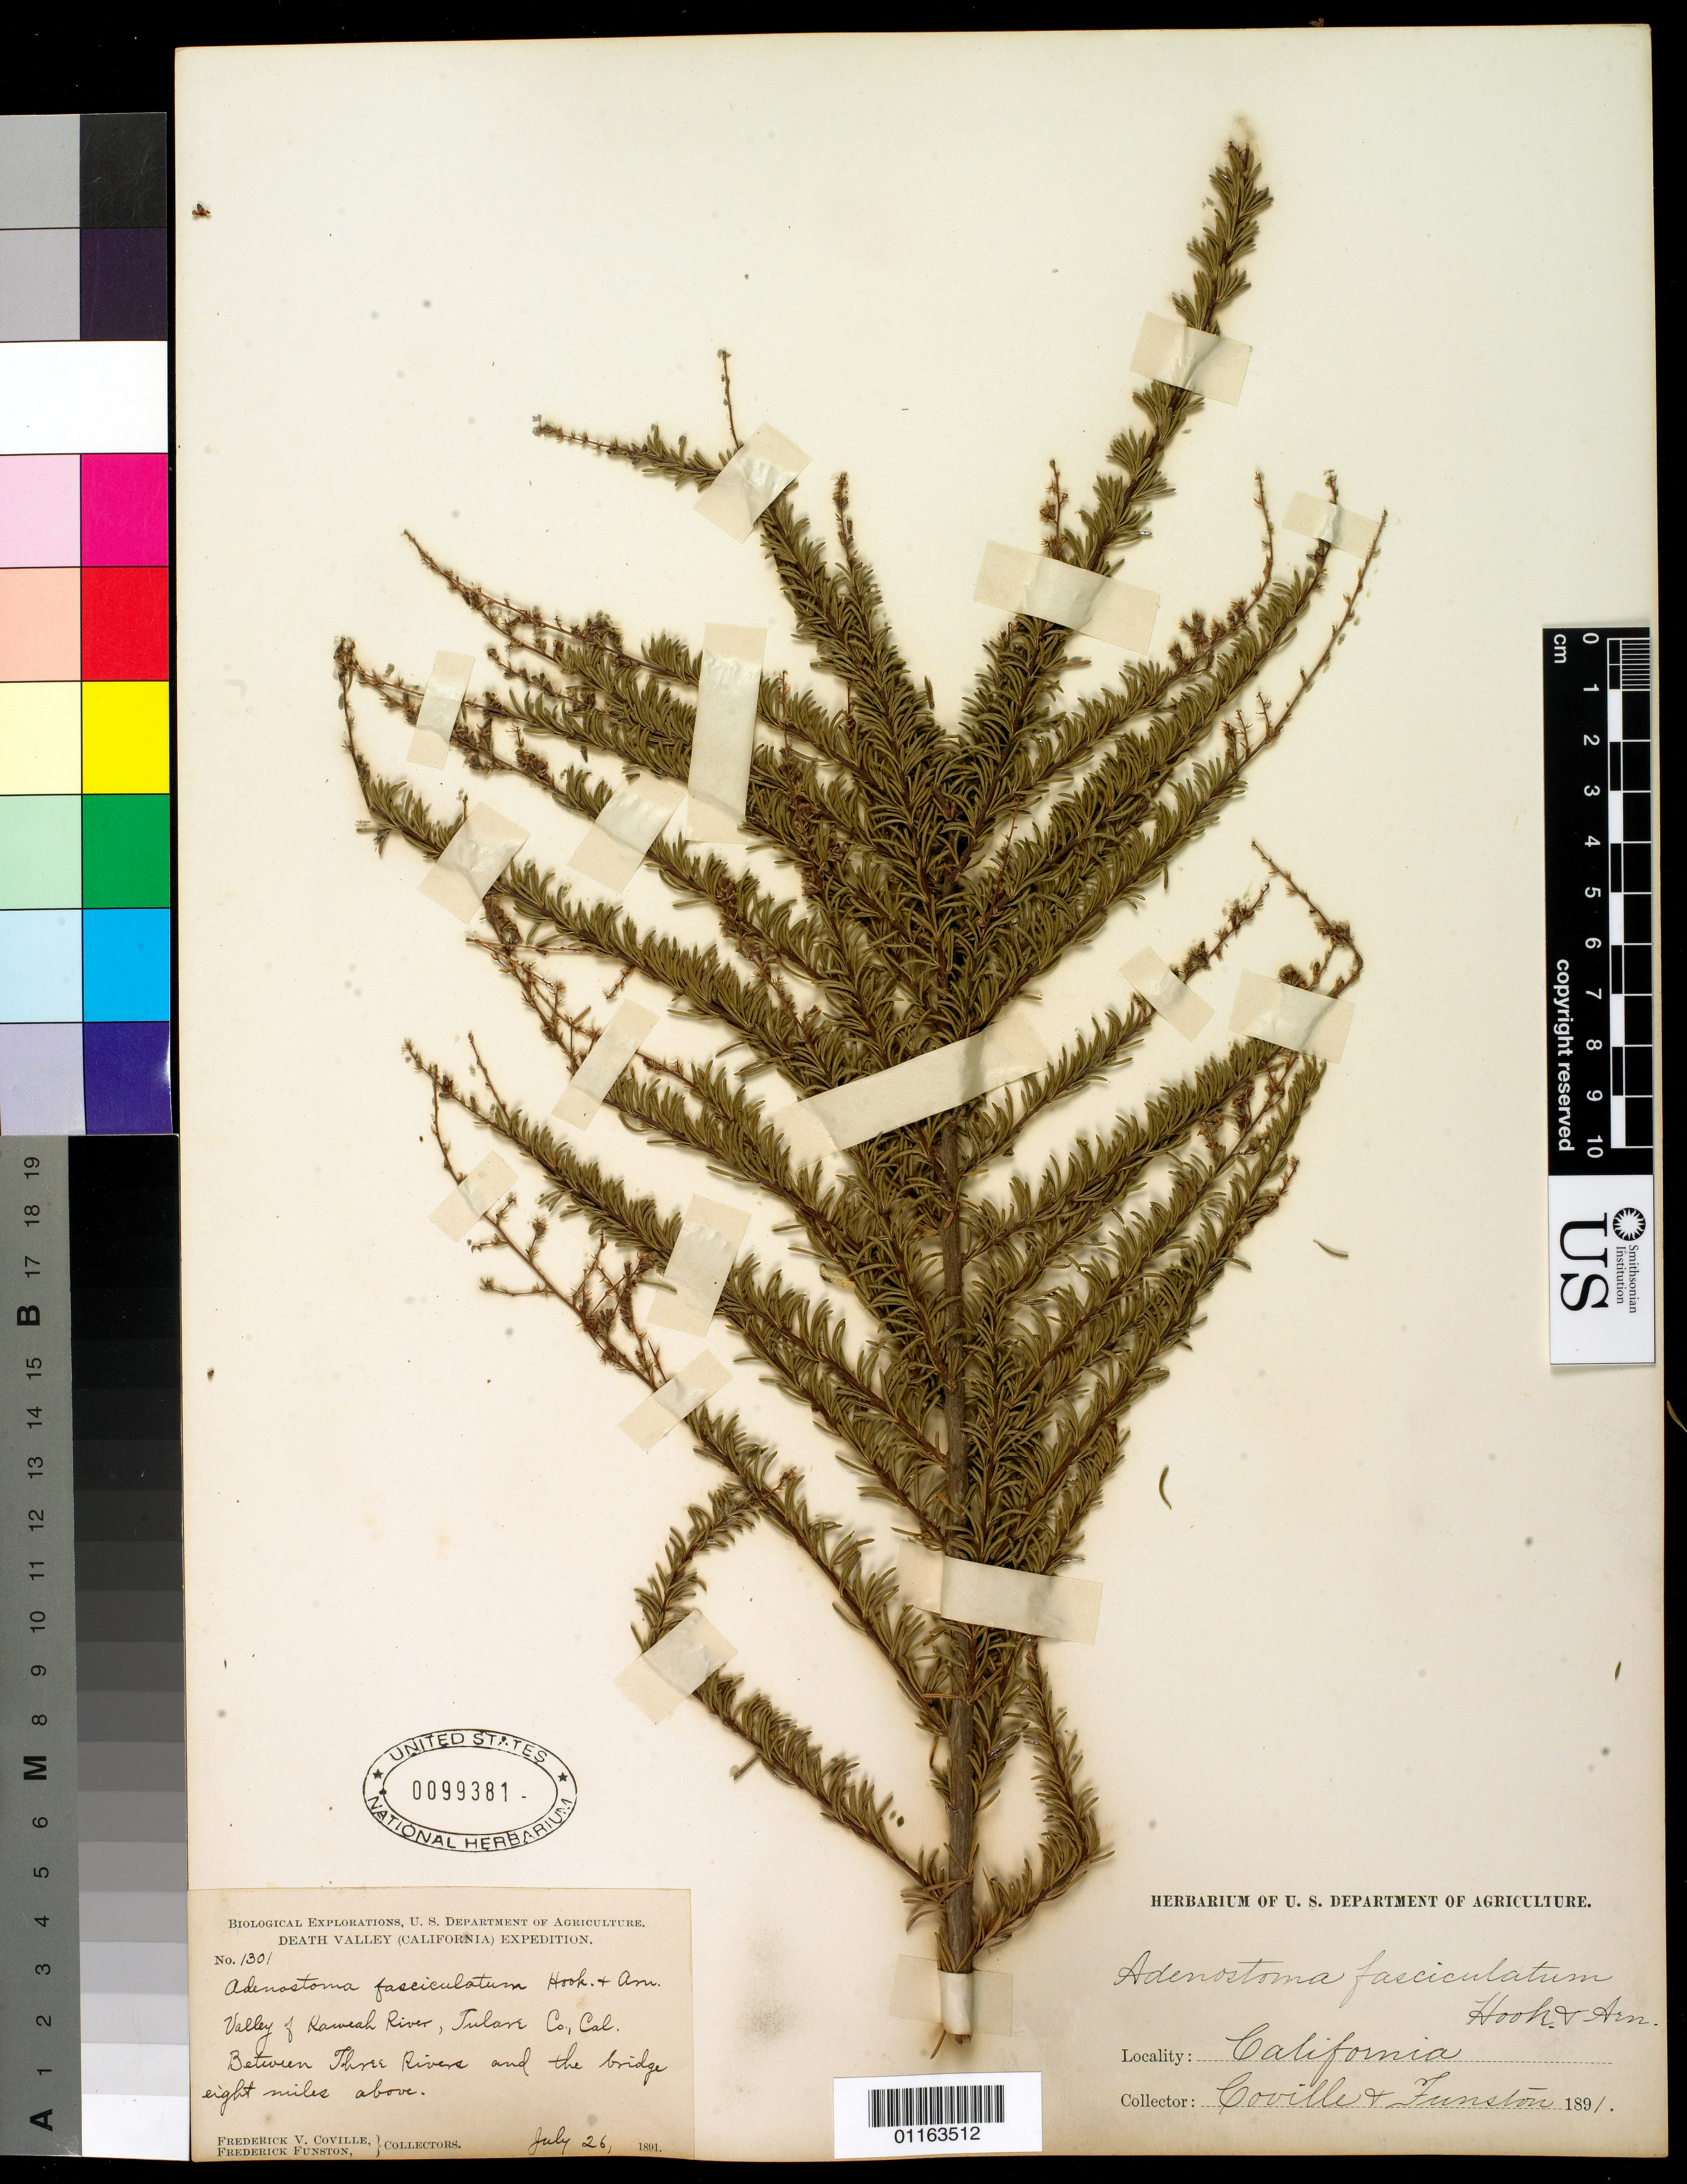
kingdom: Plantae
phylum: Tracheophyta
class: Magnoliopsida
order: Rosales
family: Rosaceae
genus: Adenostoma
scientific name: Adenostoma fasciculatum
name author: Hook. & Arn.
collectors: F. V. Coville & F. Funston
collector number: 1301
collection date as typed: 26 Jul 1891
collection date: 1891-07-26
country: United States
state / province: California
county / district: Tulare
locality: Valley of Kaweah River, between three rivers and the bridge eight miles above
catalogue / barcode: US 99381